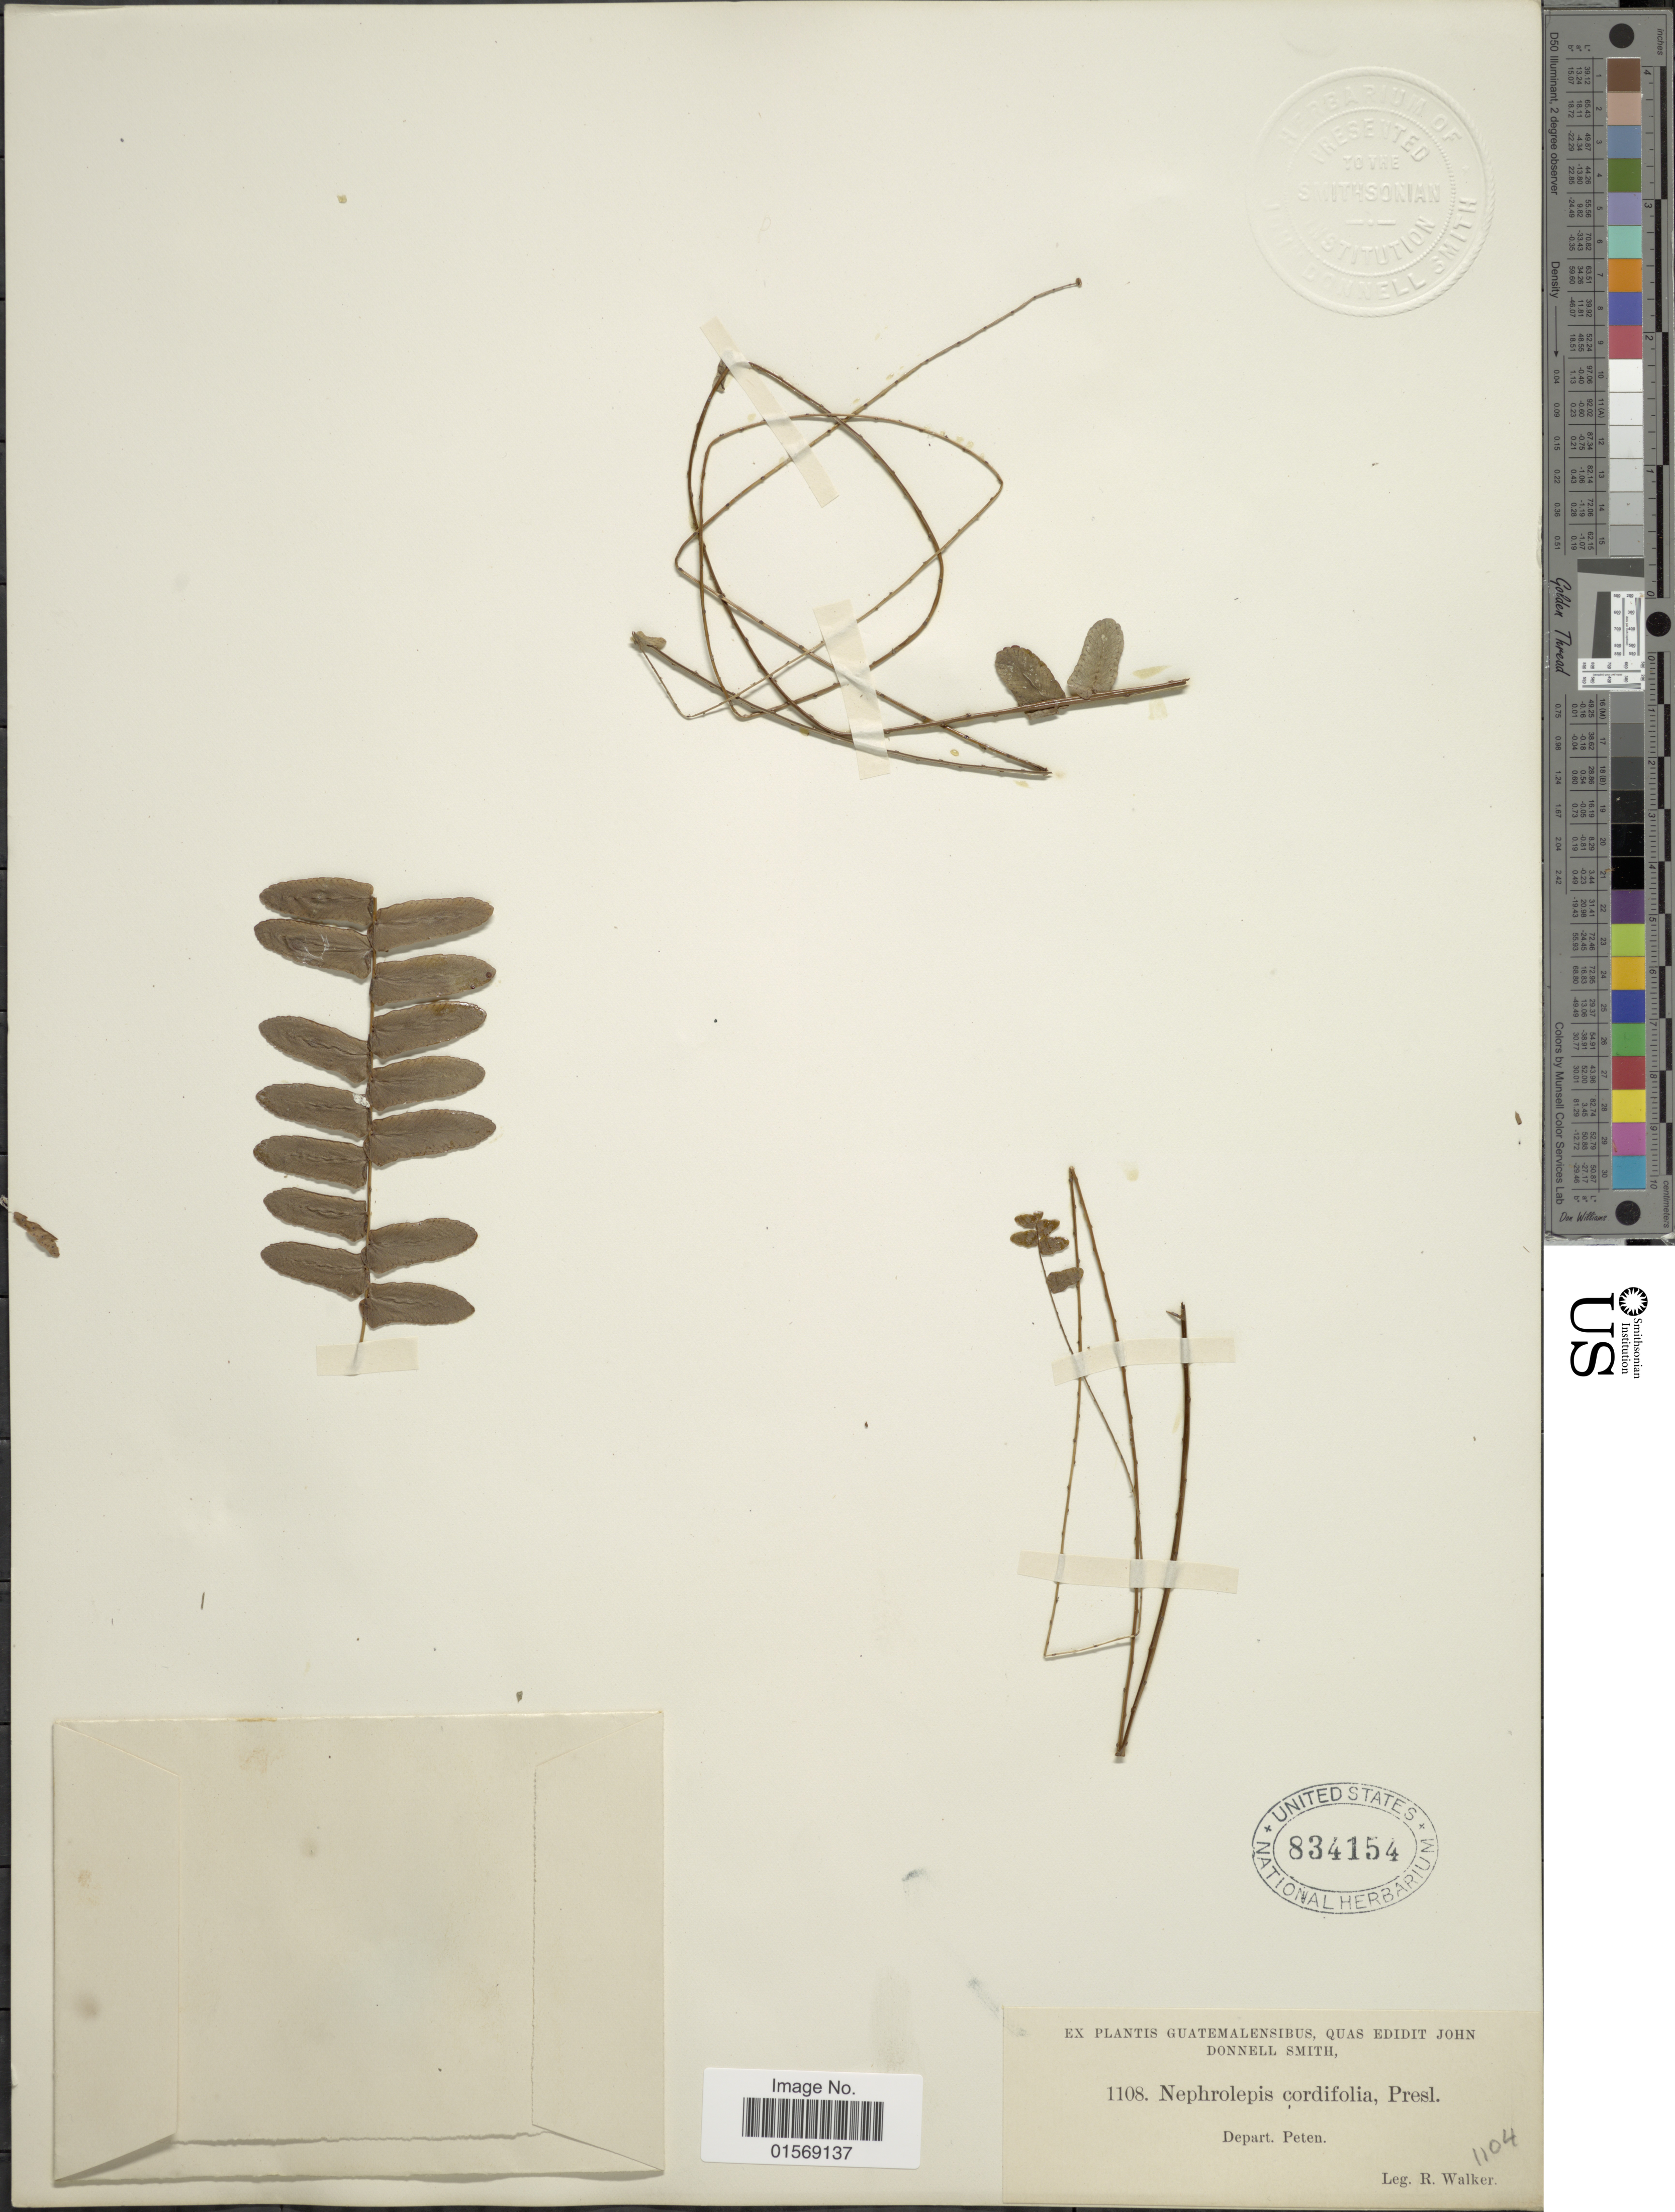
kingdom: Plantae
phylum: Tracheophyta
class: Polypodiopsida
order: Polypodiales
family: Nephrolepidaceae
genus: Nephrolepis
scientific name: Nephrolepis pendula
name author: (Raddi) J. Sm.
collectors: R. Walker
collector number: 1108/1104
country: Guatemala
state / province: El Petén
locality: Plantis Guatemalensibus, Depart. Peten.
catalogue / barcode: US 834154